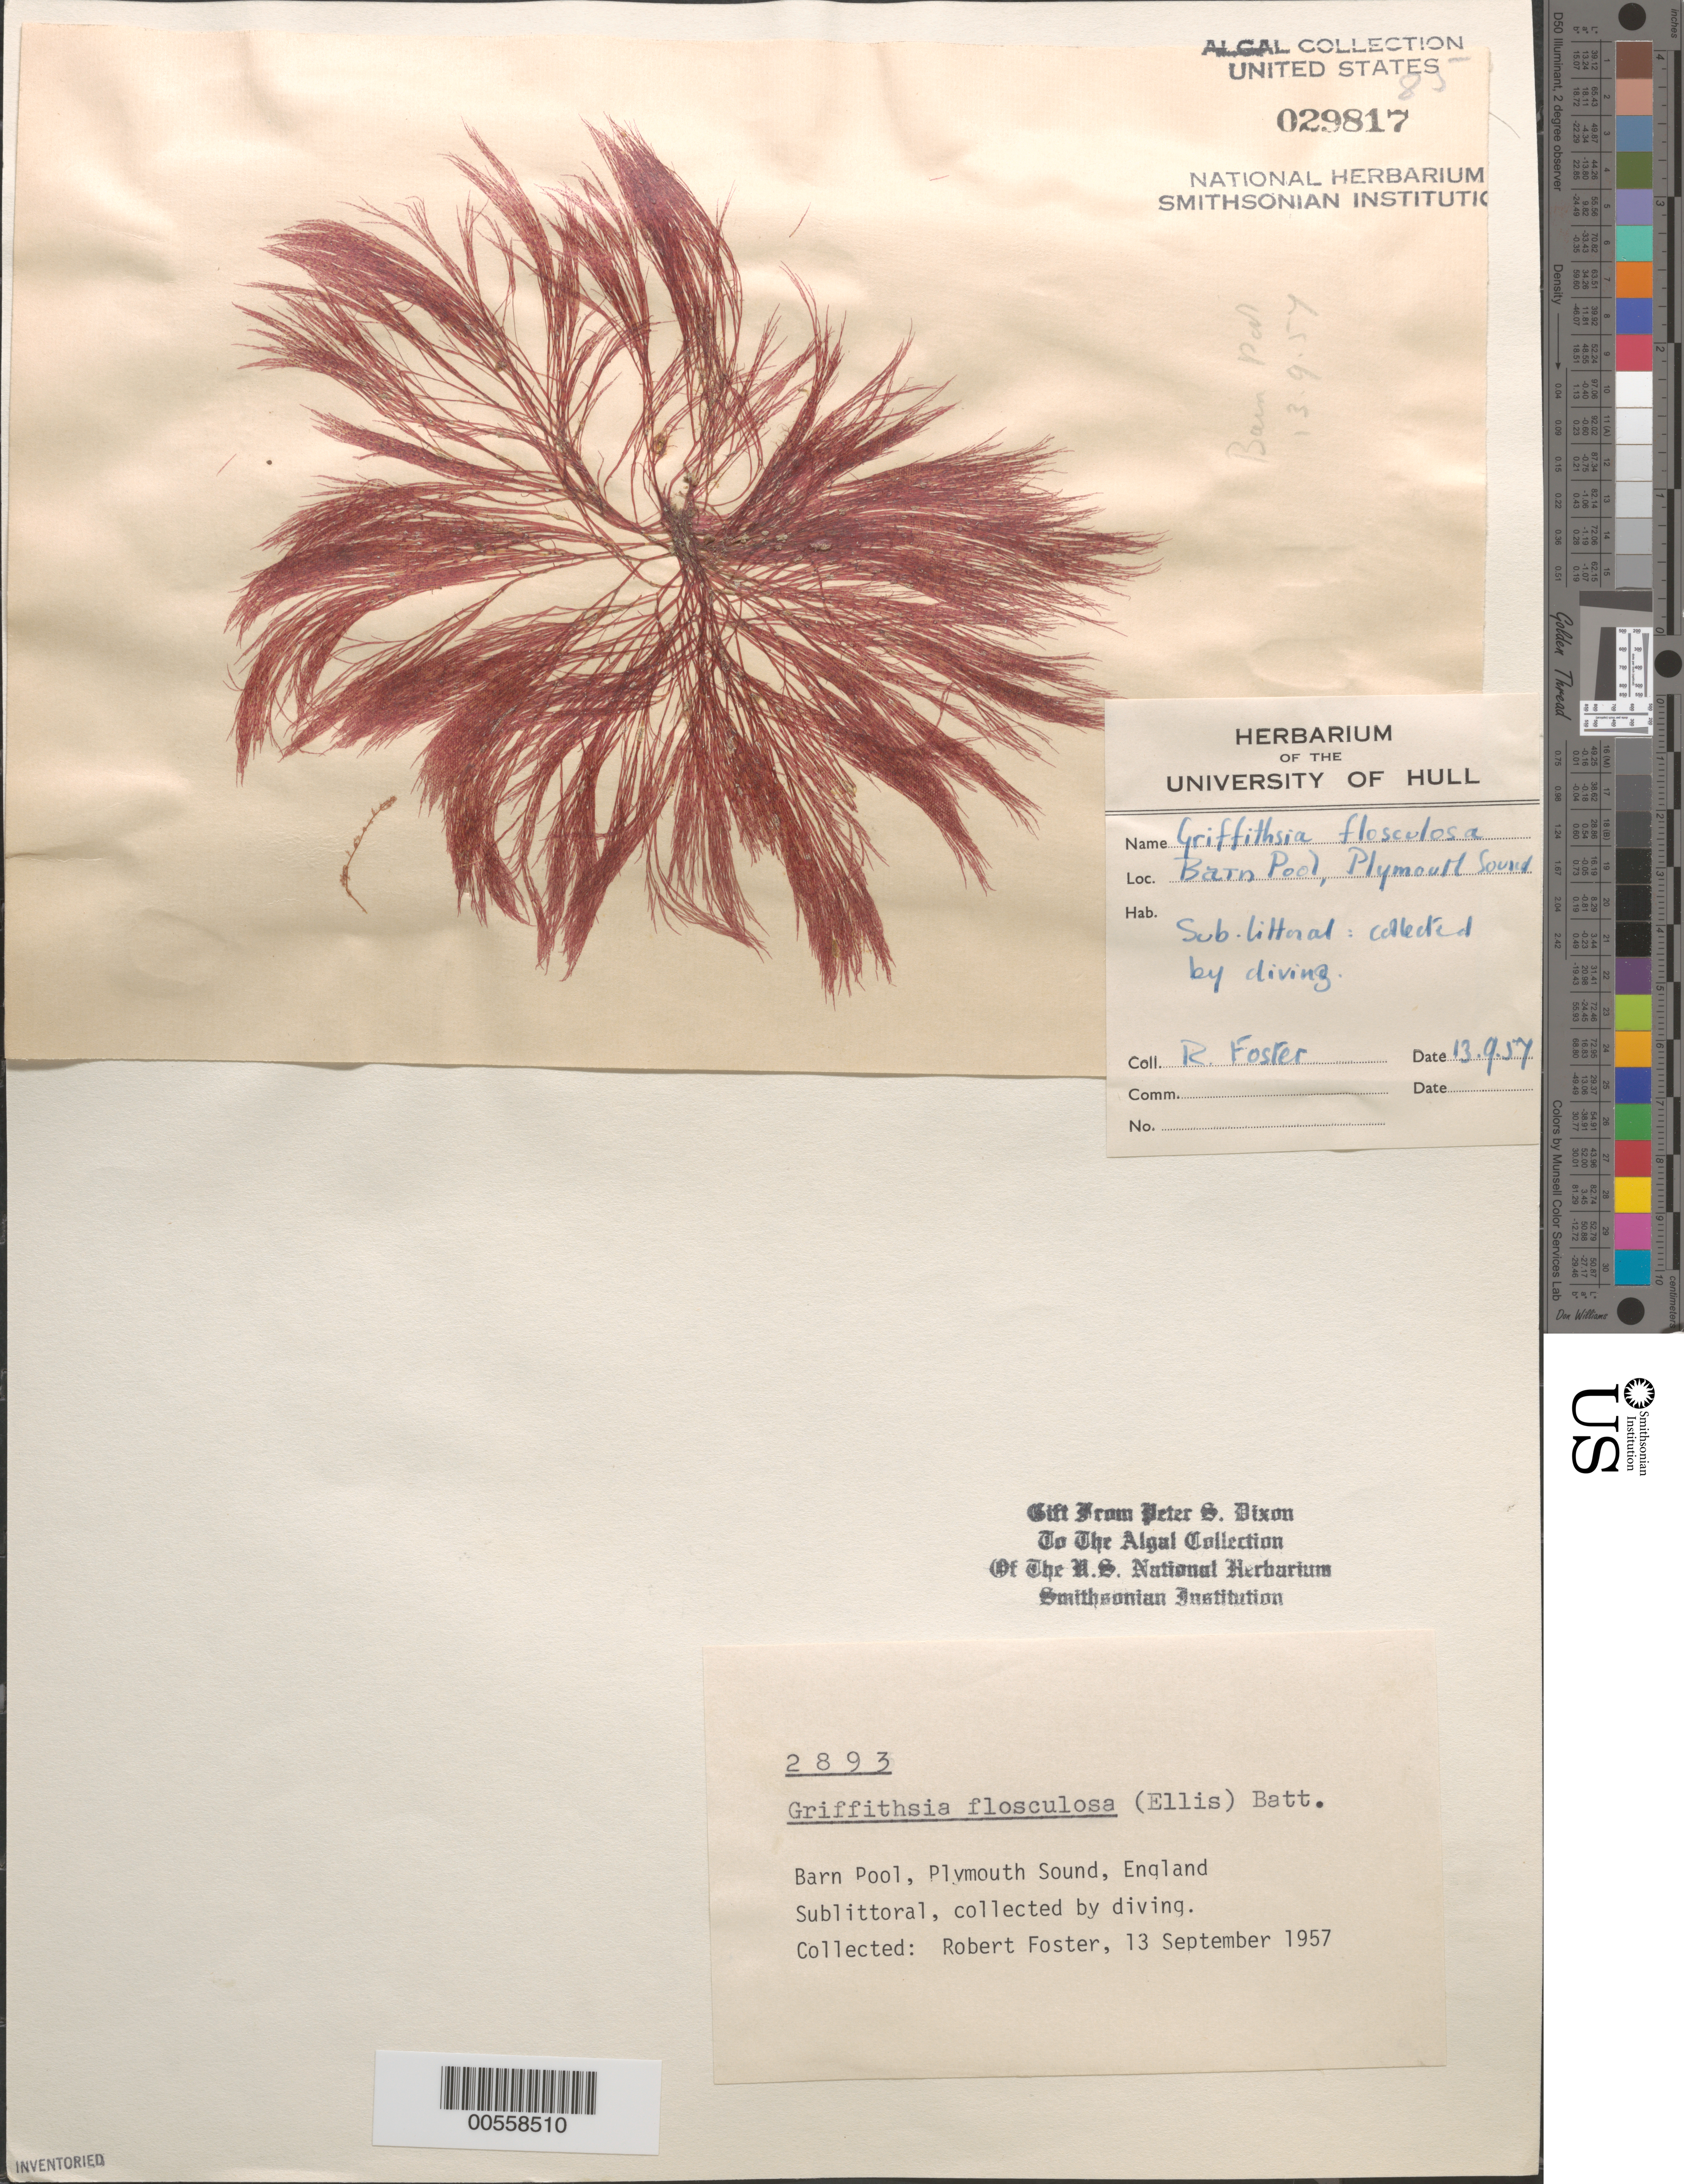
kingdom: Plantae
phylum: Rhodophyta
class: Florideophyceae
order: Ceramiales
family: Wrangeliaceae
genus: Halurus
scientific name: Halurus flosculosus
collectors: R. Foster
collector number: PSD 2893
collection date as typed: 13 Sep 1957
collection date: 1957-09-13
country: United Kingdom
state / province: England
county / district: Devon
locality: Barn Pool, Plymouth Sound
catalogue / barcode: US 29817